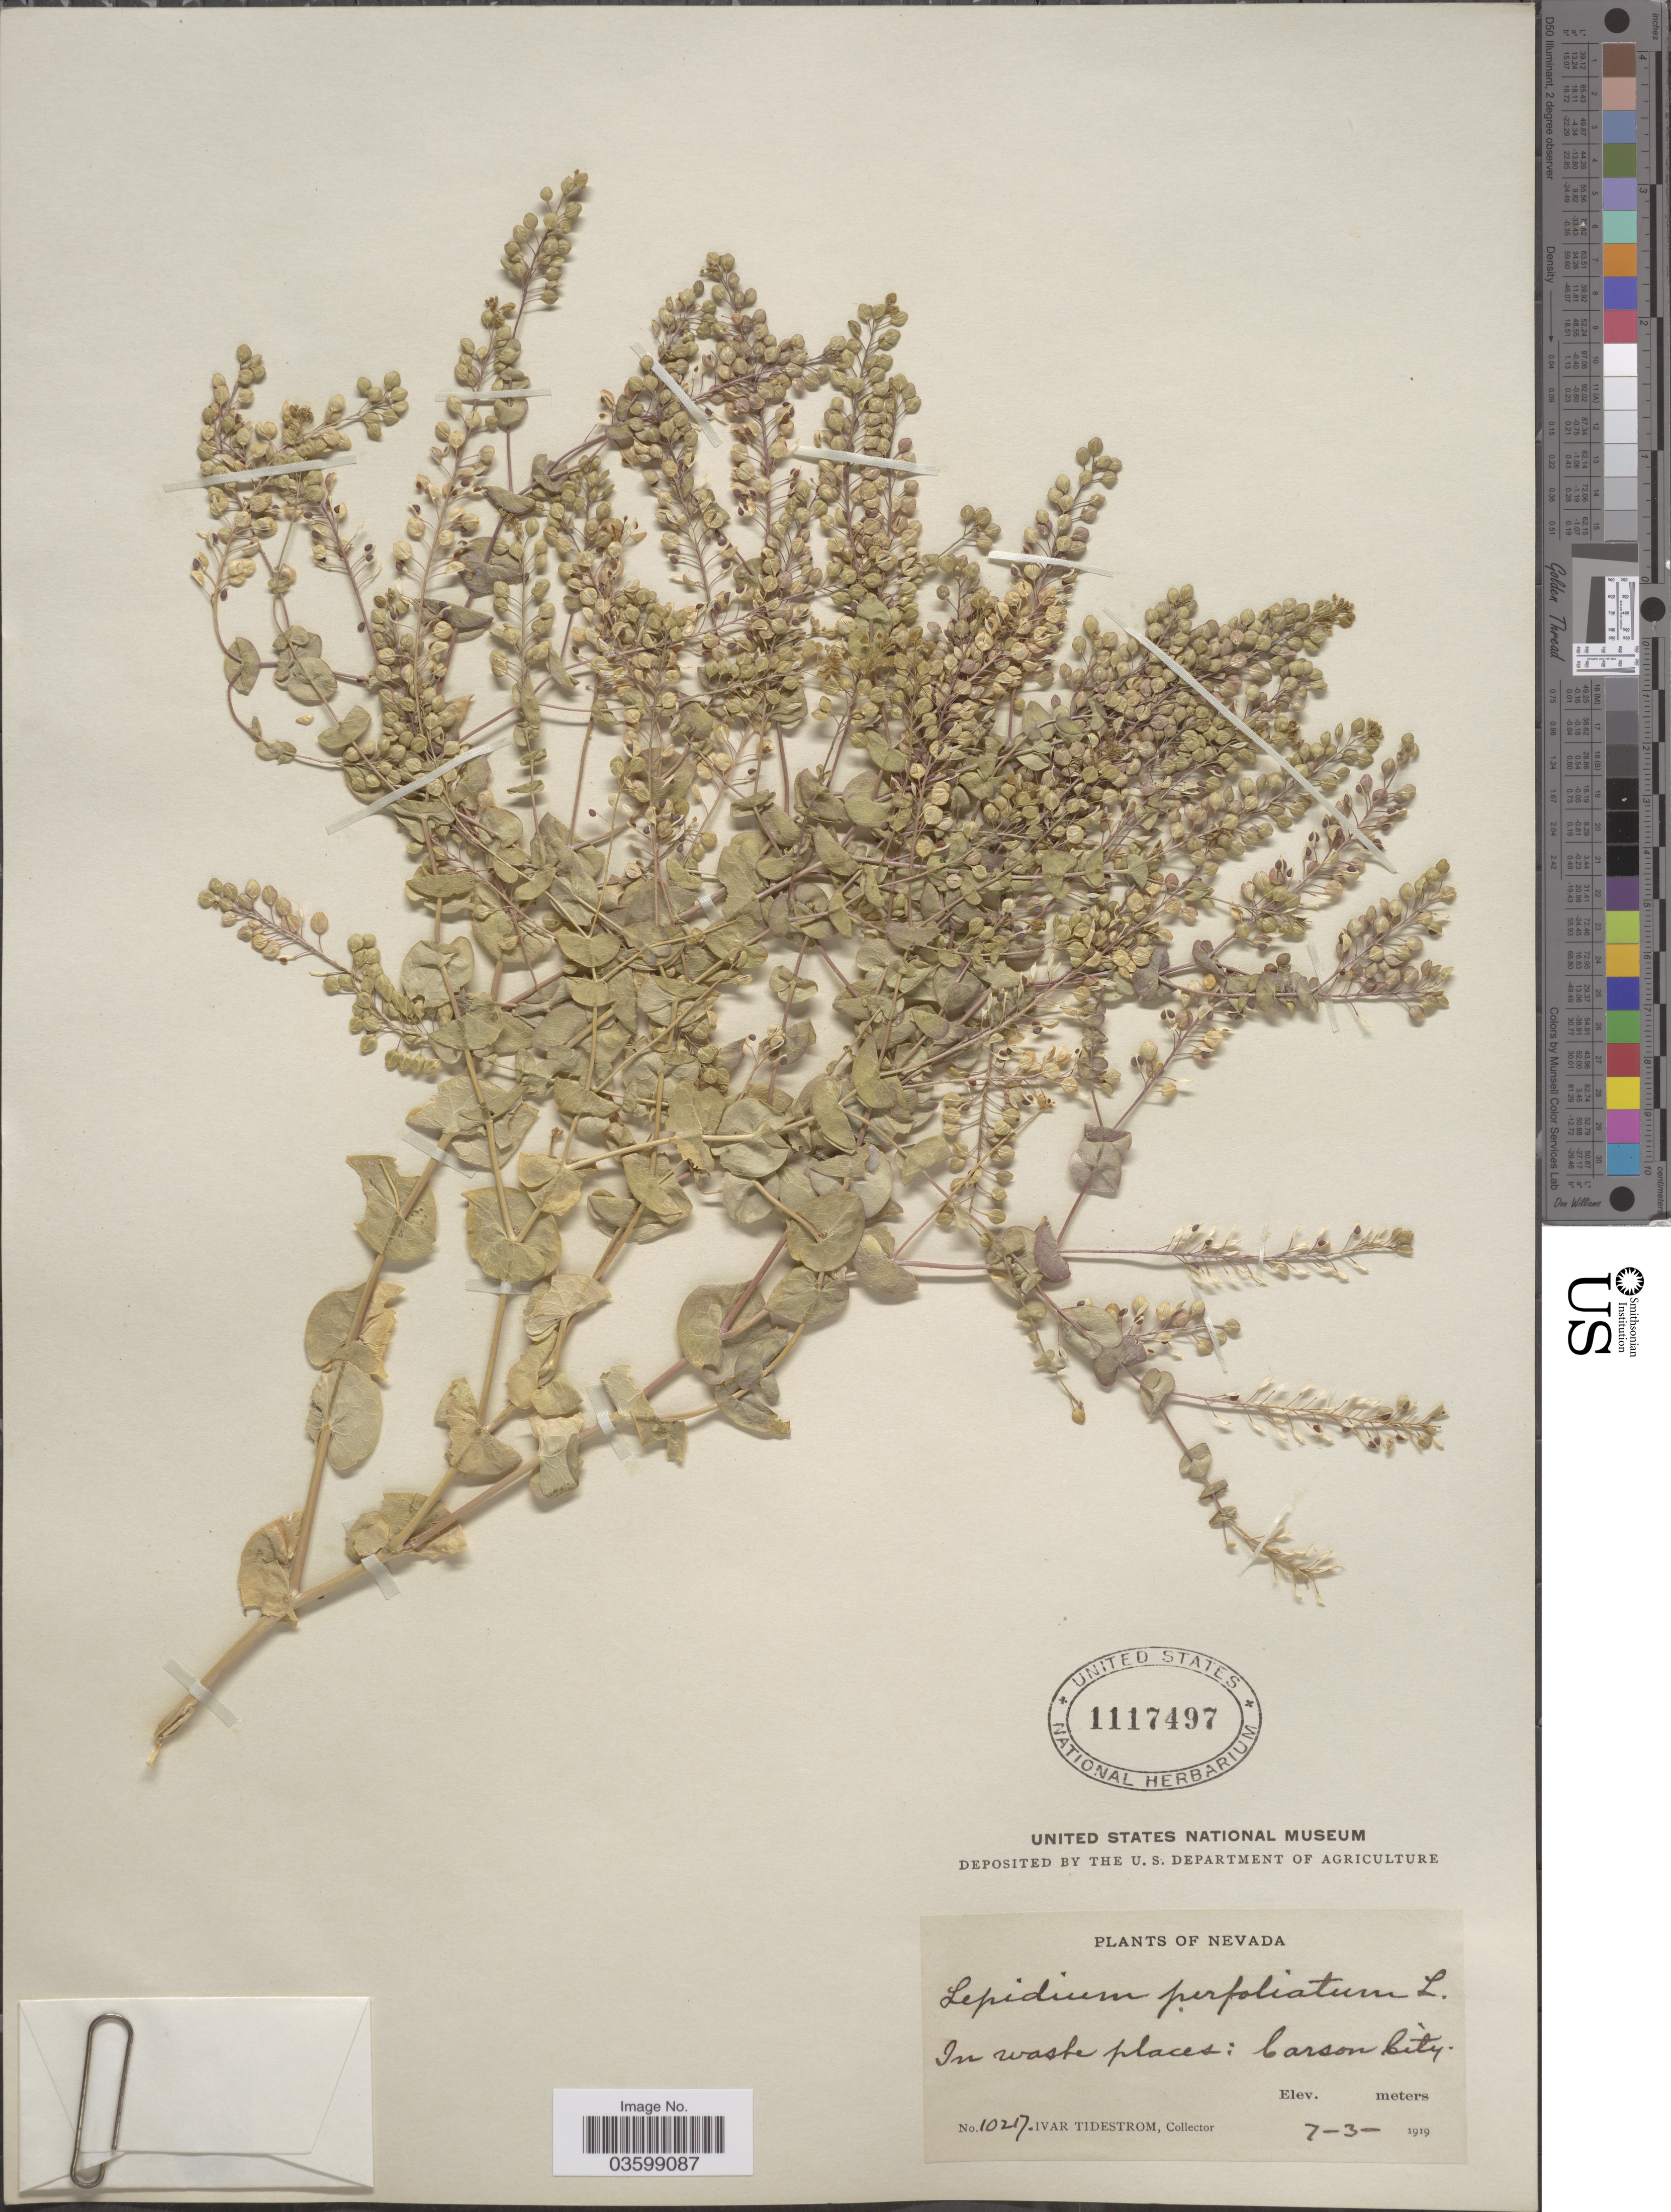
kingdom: Plantae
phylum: Tracheophyta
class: Magnoliopsida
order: Brassicales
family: Brassicaceae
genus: Lepidium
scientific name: Lepidium perfoliatum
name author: L.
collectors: I. F. Tidestrom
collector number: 10217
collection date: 1919-07-03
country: United States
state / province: Nevada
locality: Carson City.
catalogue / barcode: US 1117497